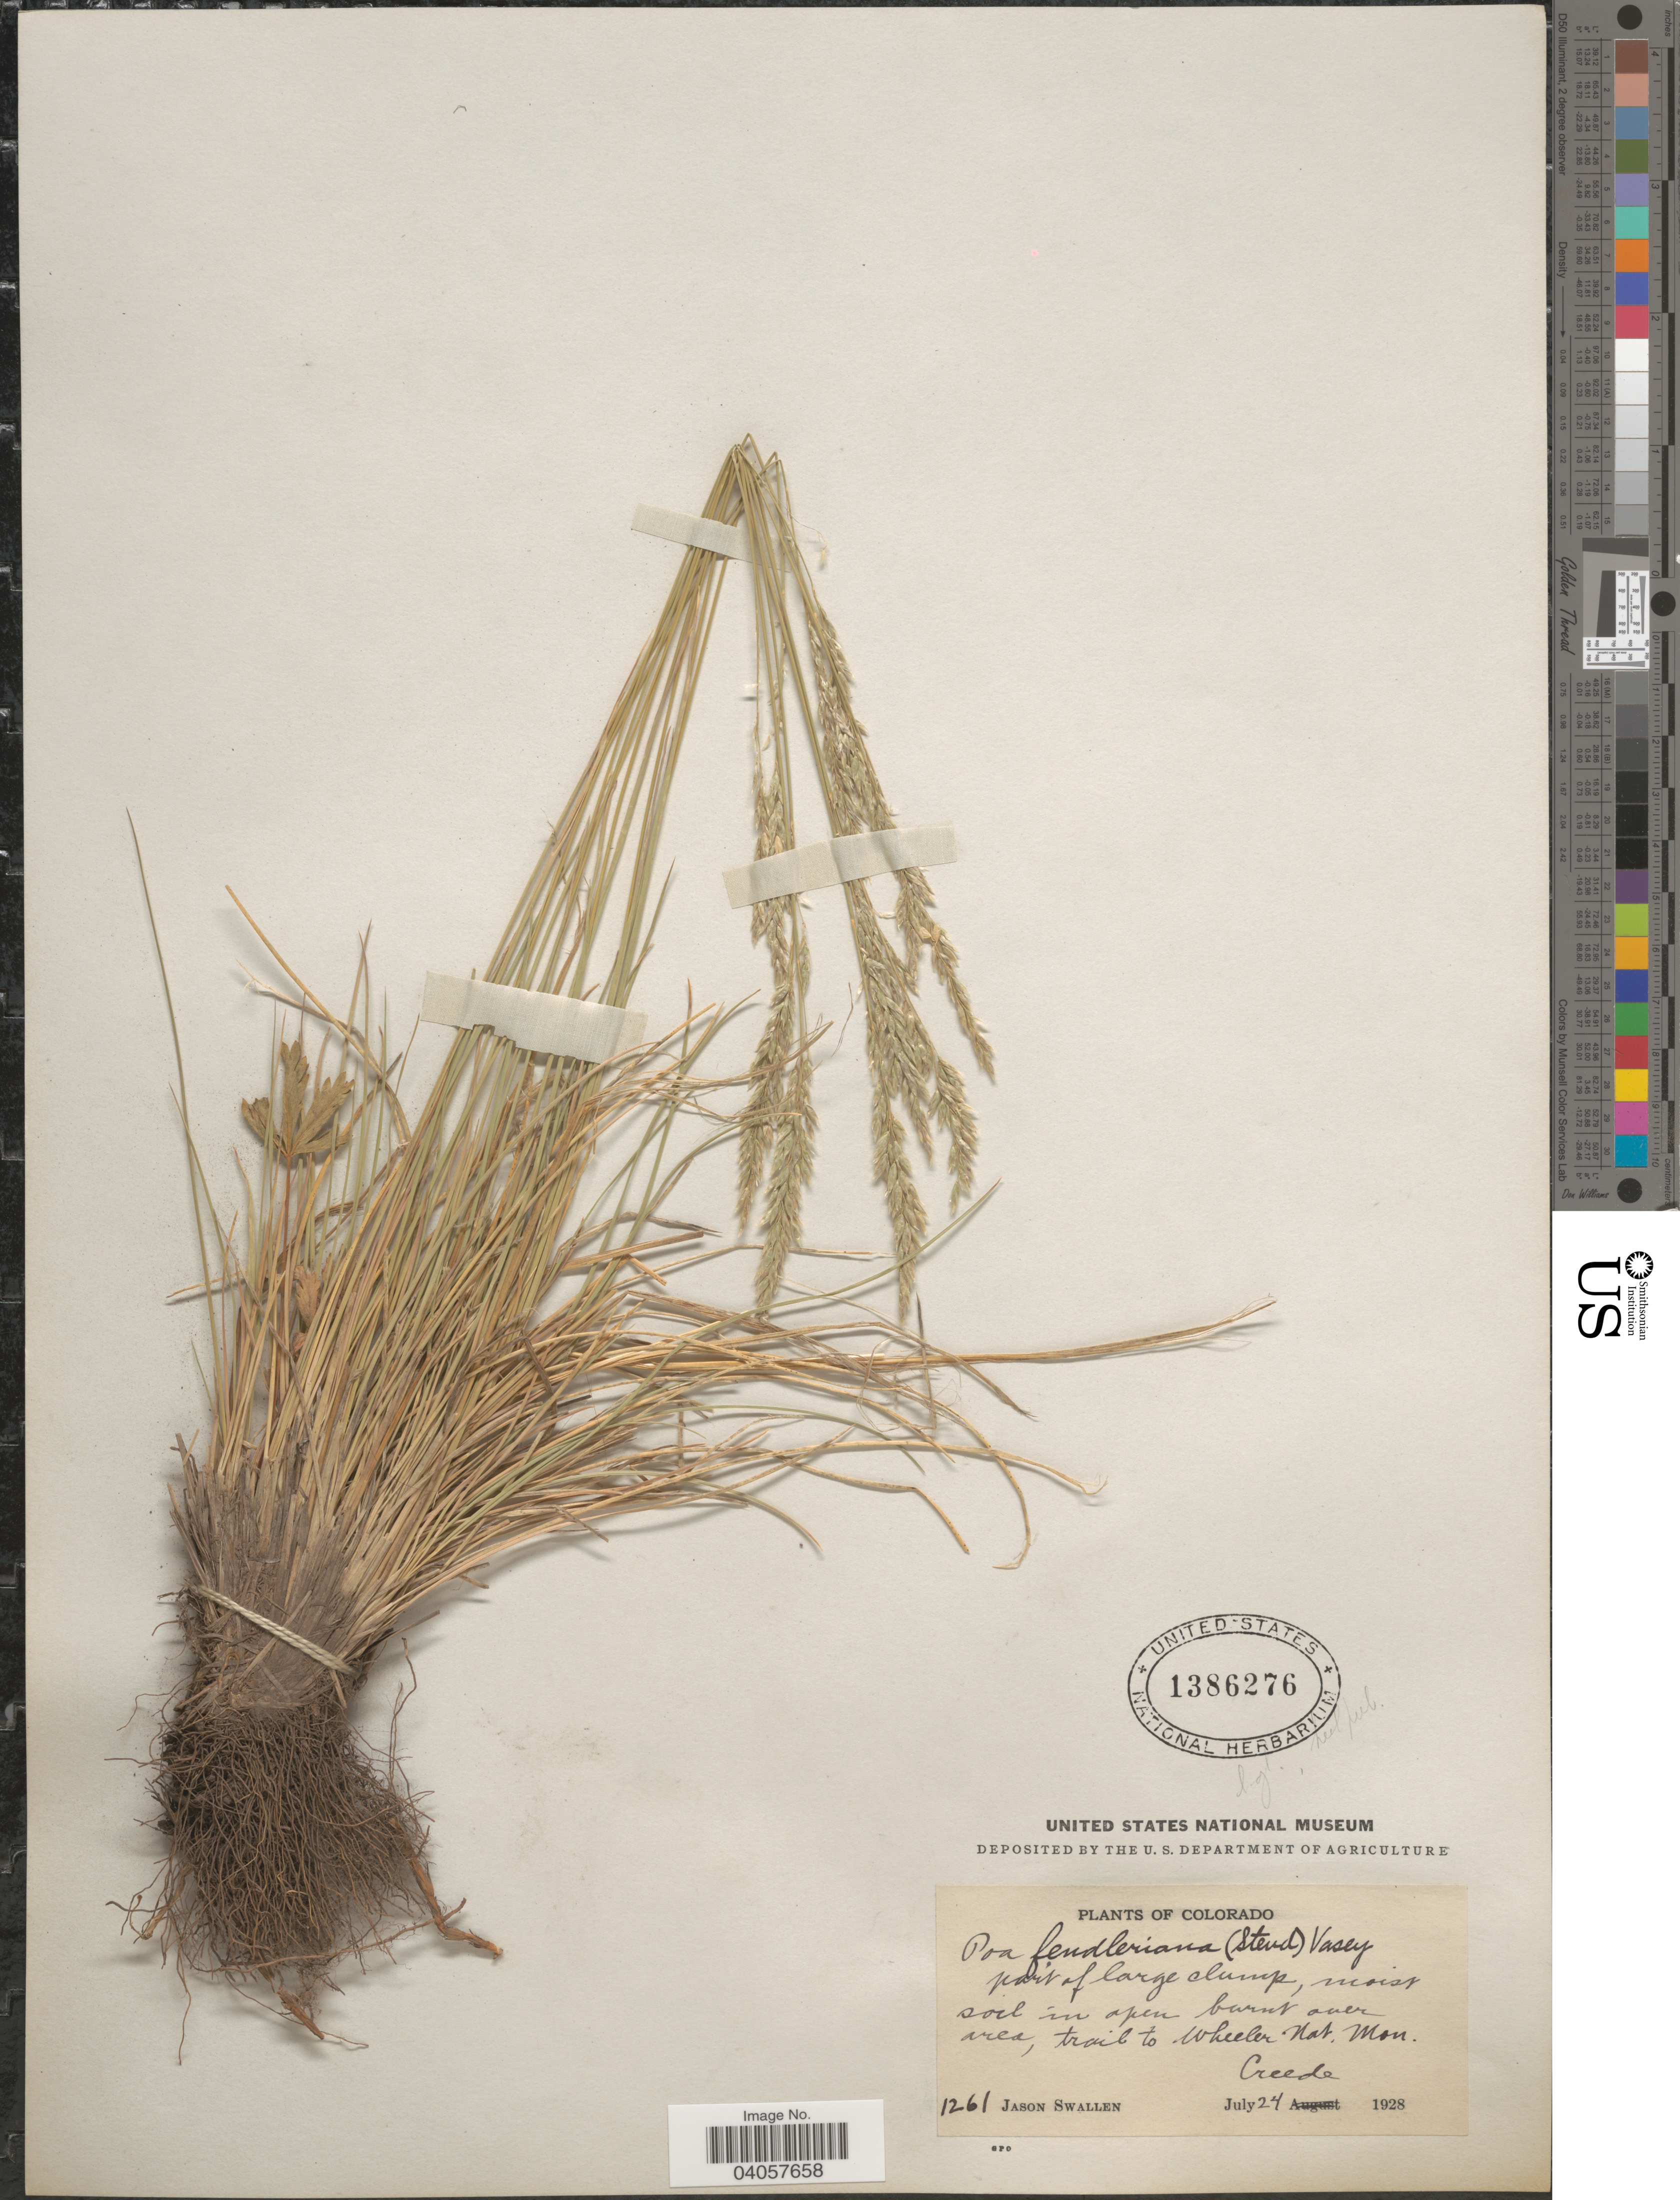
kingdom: Plantae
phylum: Tracheophyta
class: Liliopsida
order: Poales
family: Poaceae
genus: Poa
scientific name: Poa fendleriana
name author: (Steud.) Vasey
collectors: J. R. Swallen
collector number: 1261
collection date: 1928-07-24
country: United States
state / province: Colorado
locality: Trail to Wheeler Nat. Mon. Creede.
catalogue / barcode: US 1386276